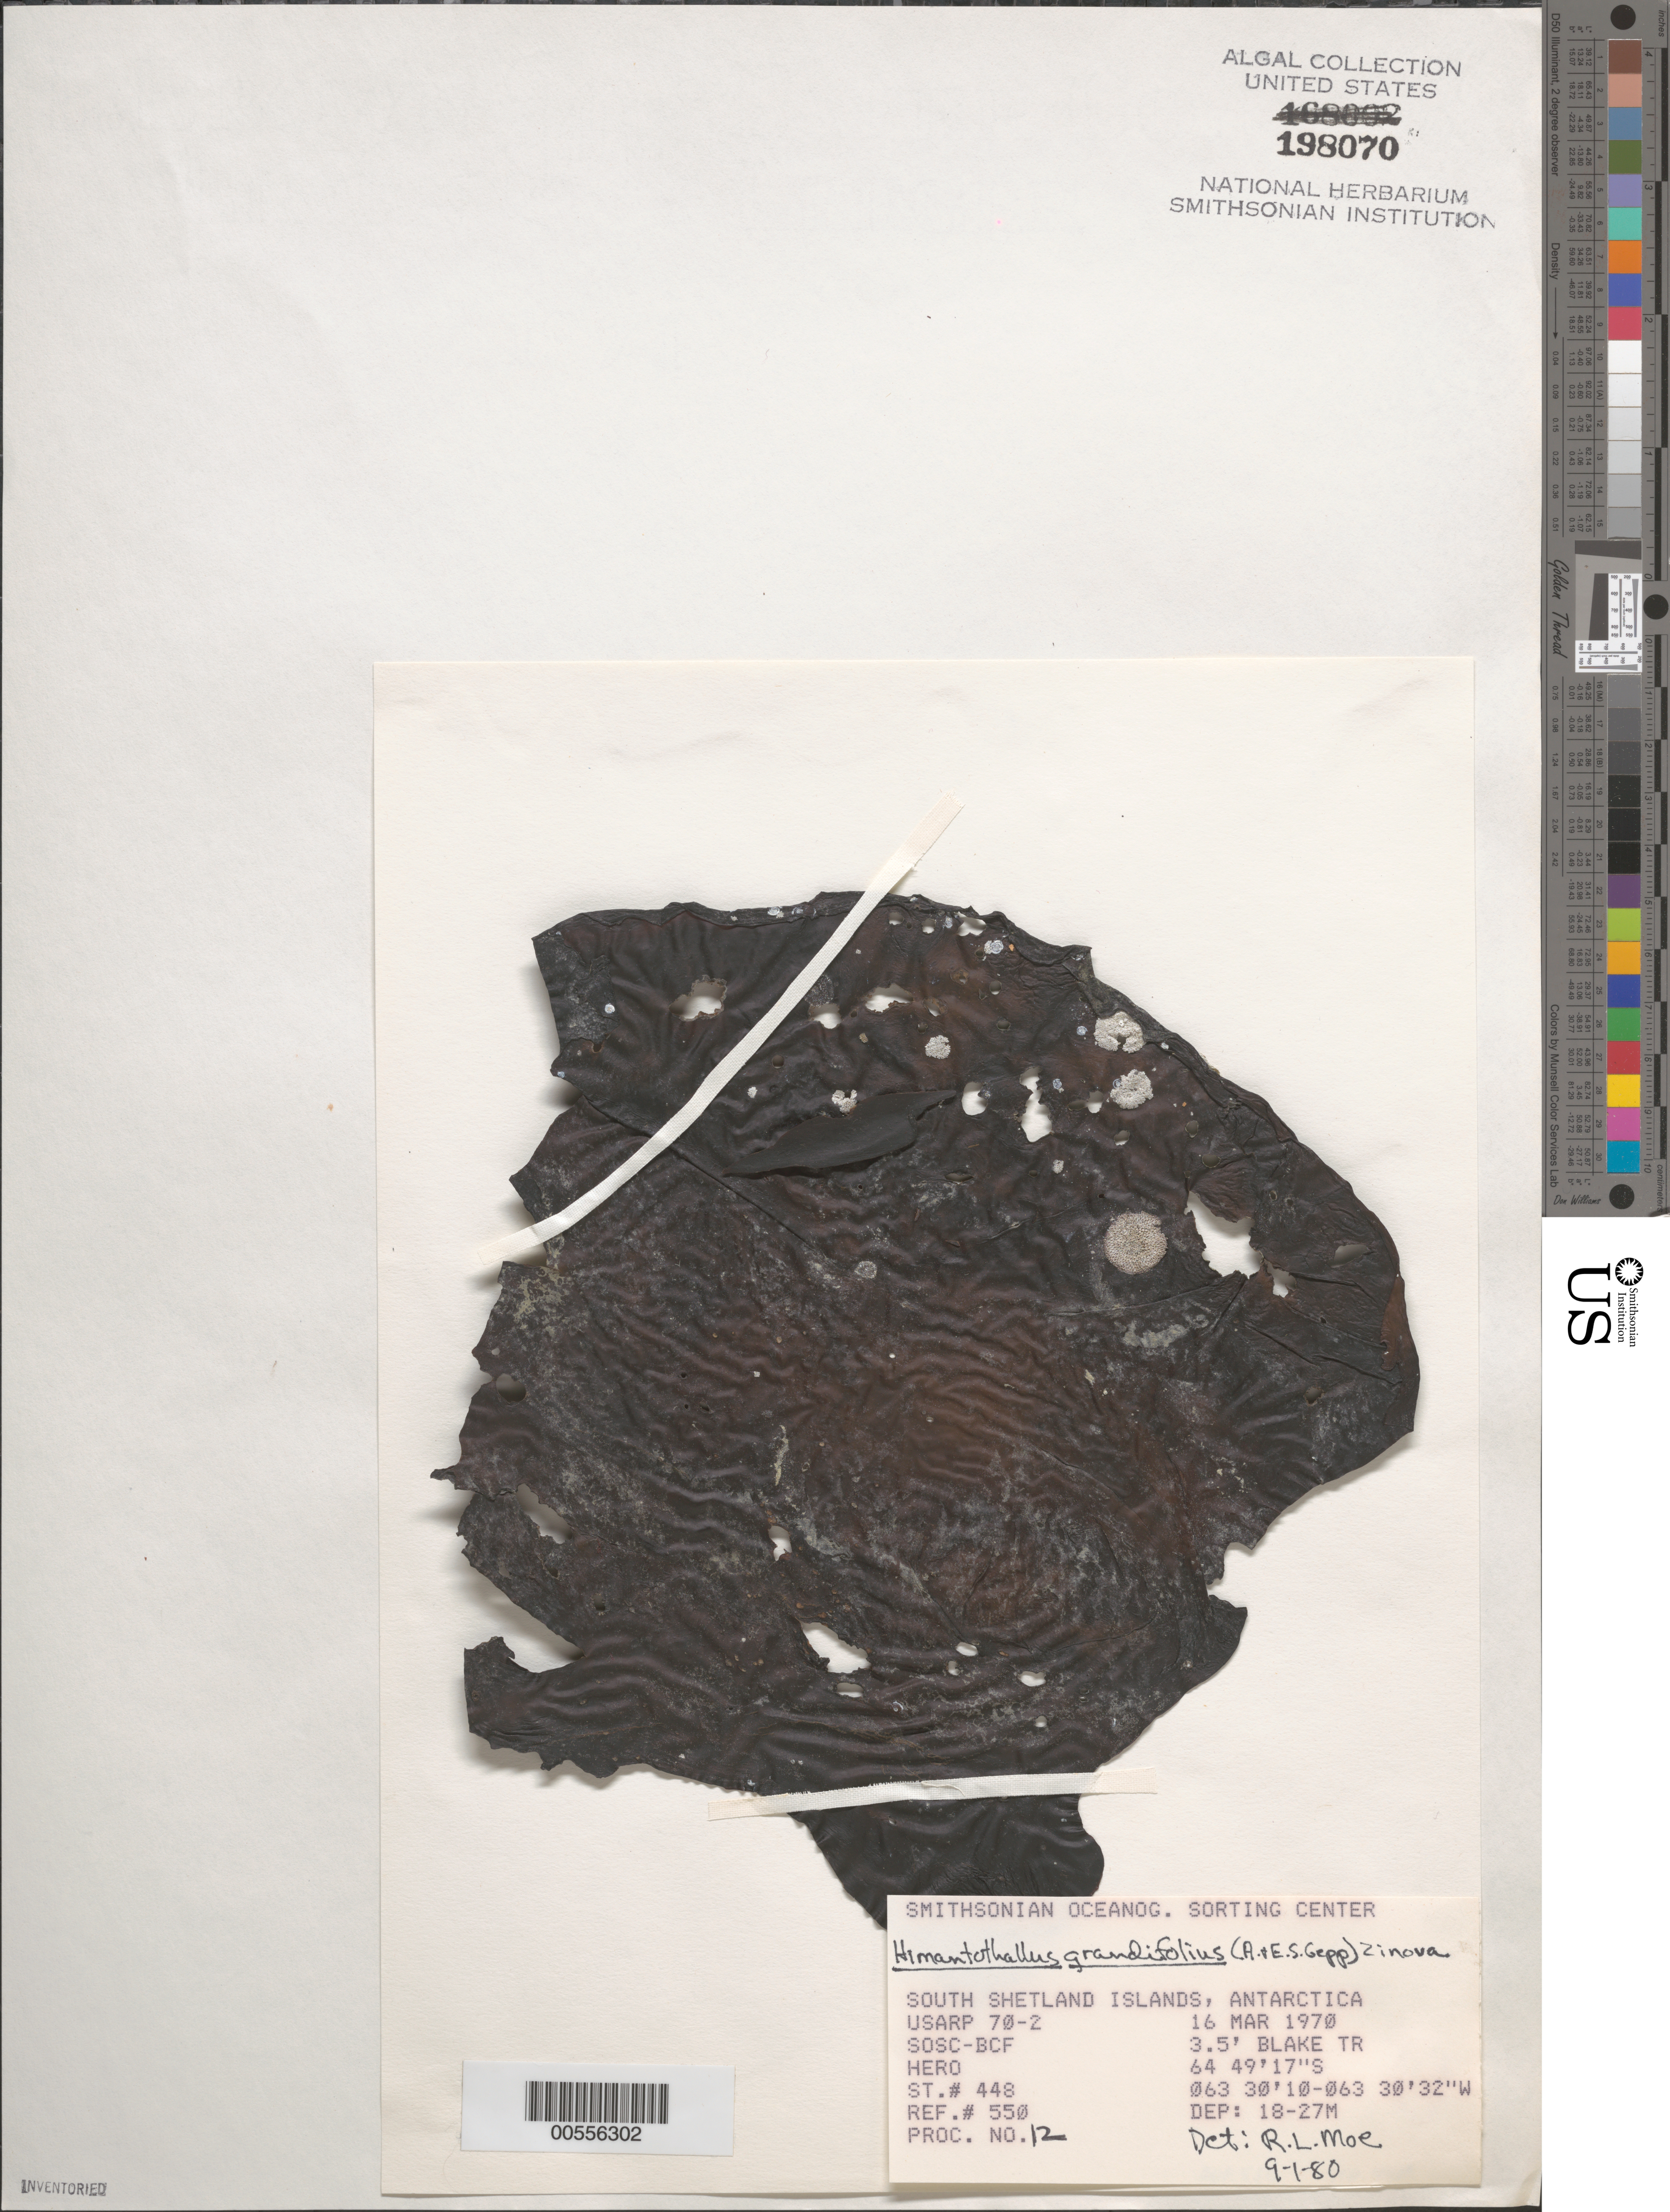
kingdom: Chromista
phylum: Ochrophyta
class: Phaeophyceae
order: Desmarestiales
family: Desmarestiaceae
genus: Himantothallus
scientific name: Himantothallus grandifolius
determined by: Moe, R. L.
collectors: SOSC-BCF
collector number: Station 448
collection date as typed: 16 Mar 1970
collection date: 1970-03-16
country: Antarctica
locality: Antarctic Peninsula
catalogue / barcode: US 198070